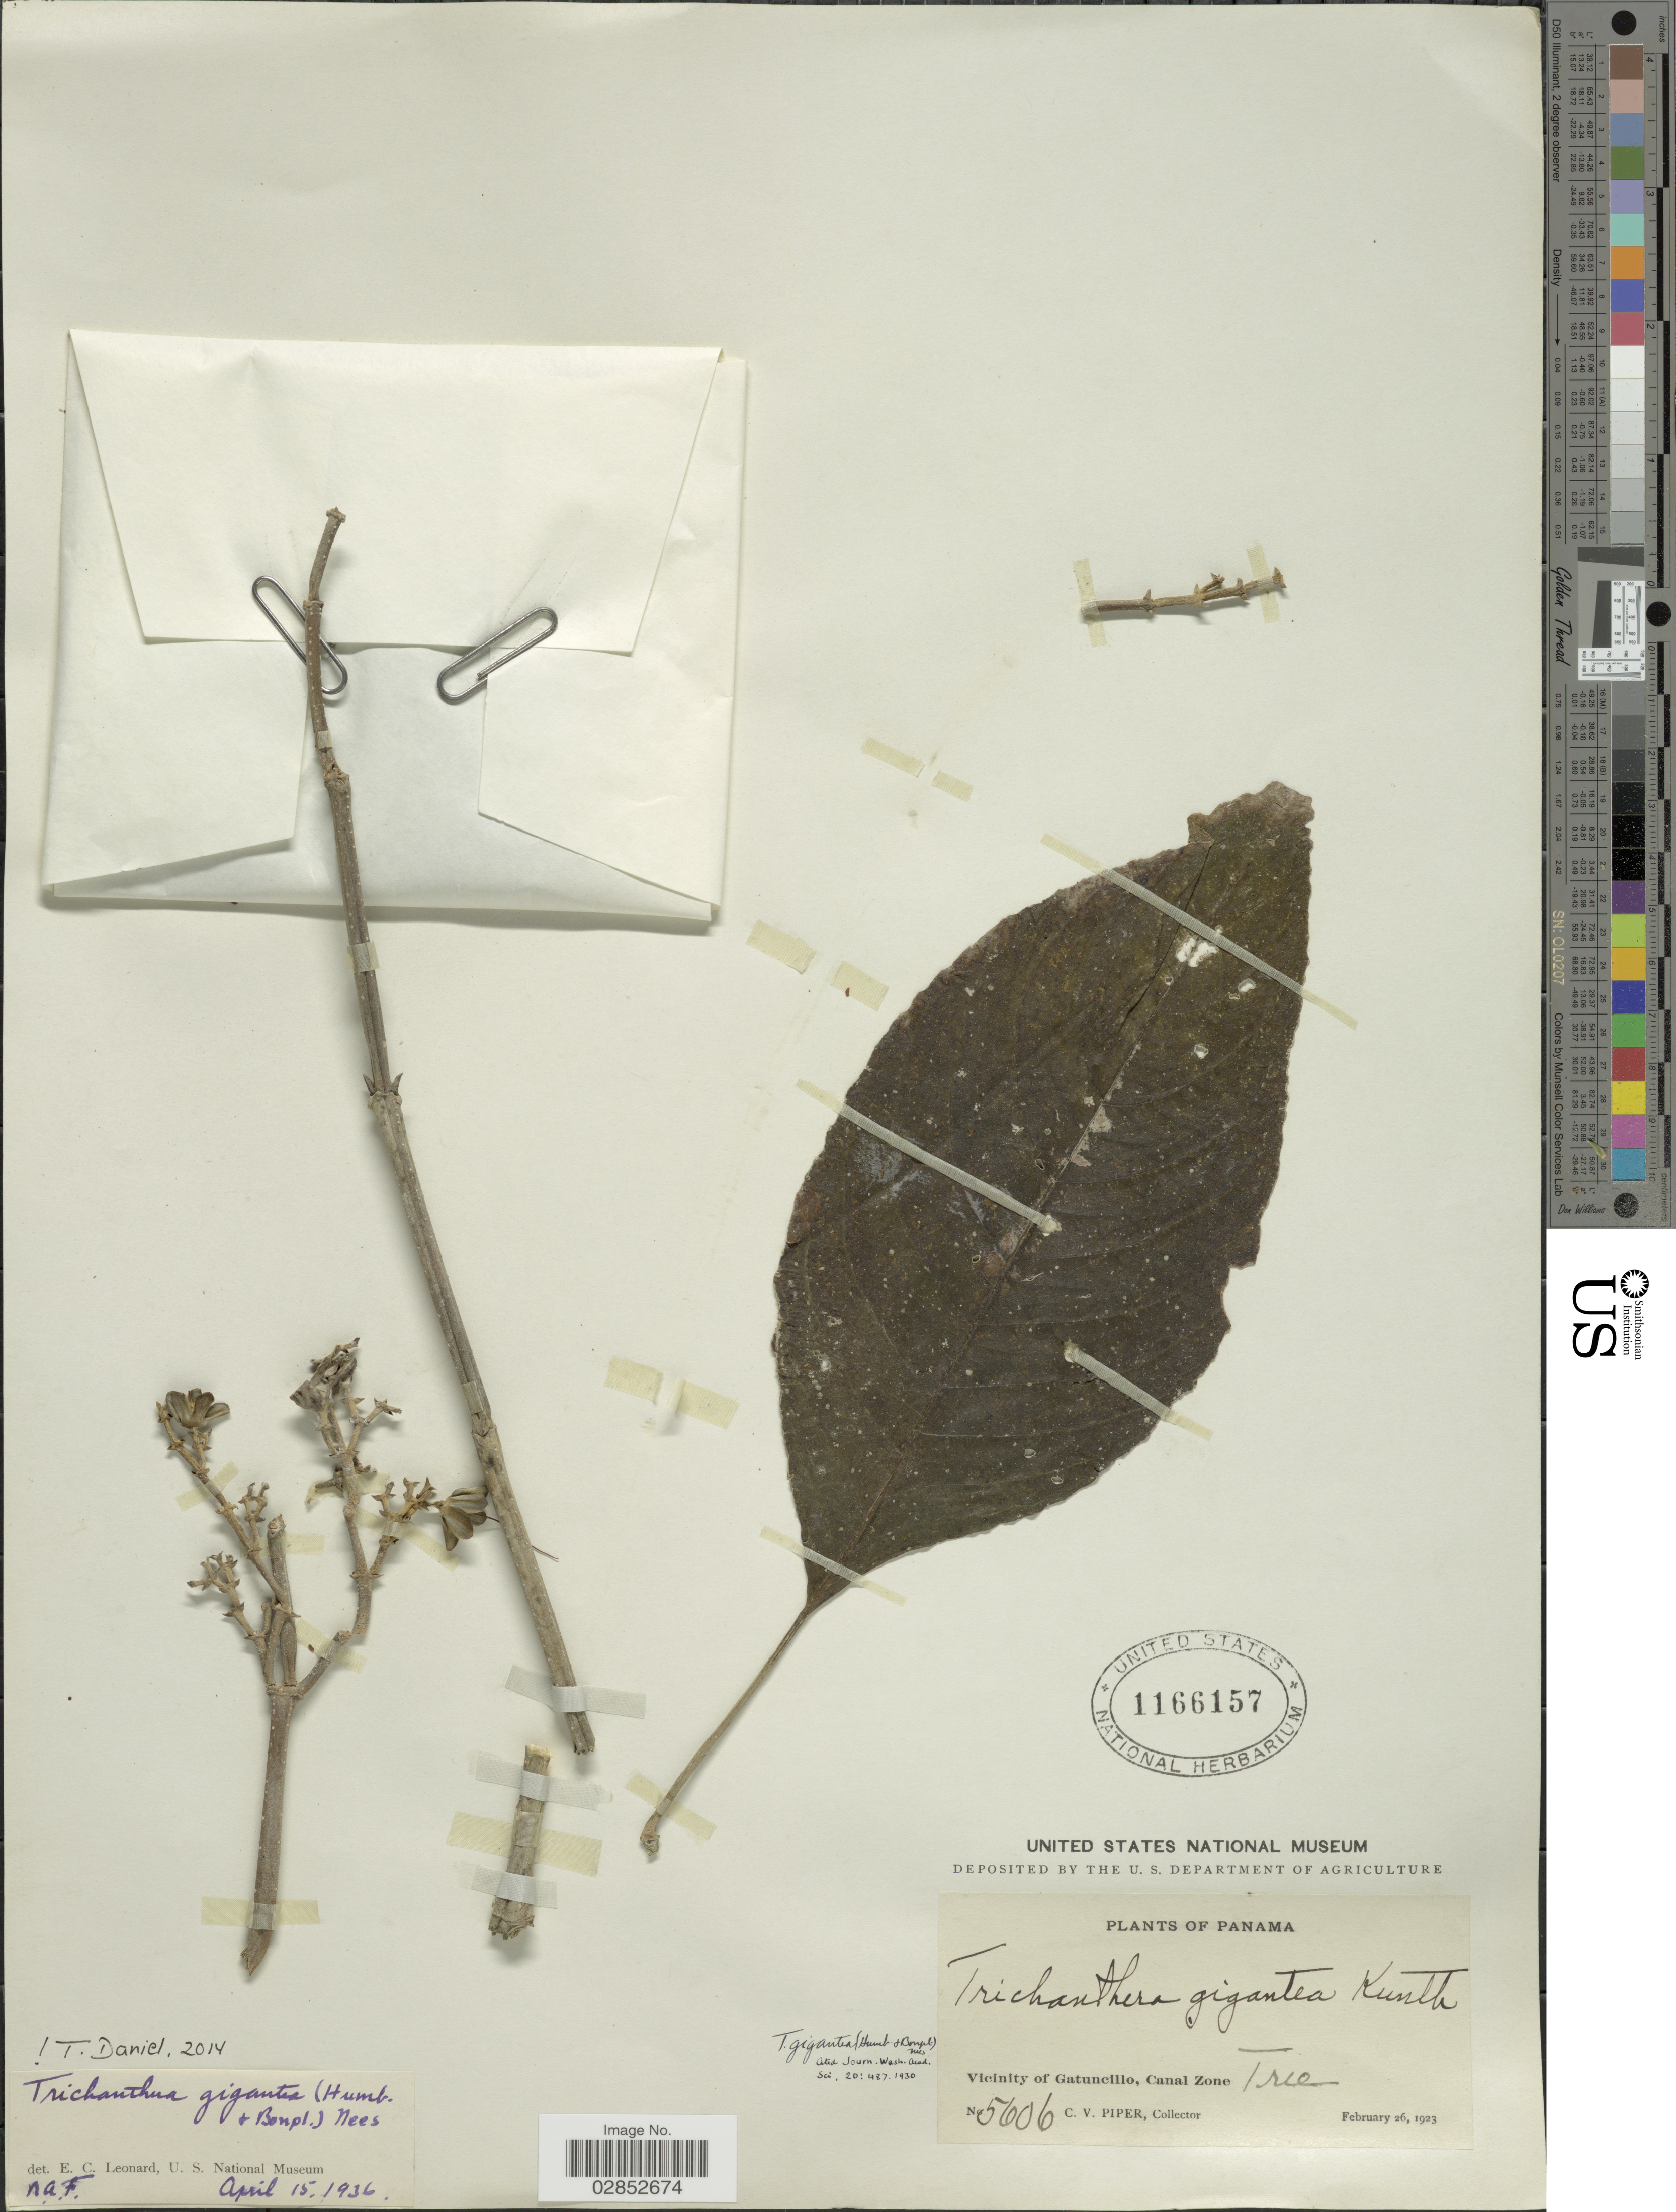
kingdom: Plantae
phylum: Tracheophyta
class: Magnoliopsida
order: Lamiales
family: Acanthaceae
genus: Trichanthera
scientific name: Trichanthera gigantea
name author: (Bonpl.) Nees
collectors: C. V. Piper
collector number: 5606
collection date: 1923-02-26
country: Panama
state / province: Colón / Panamá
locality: Vicinity of Gatuncillo, Canal Zone.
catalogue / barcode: US 1166157